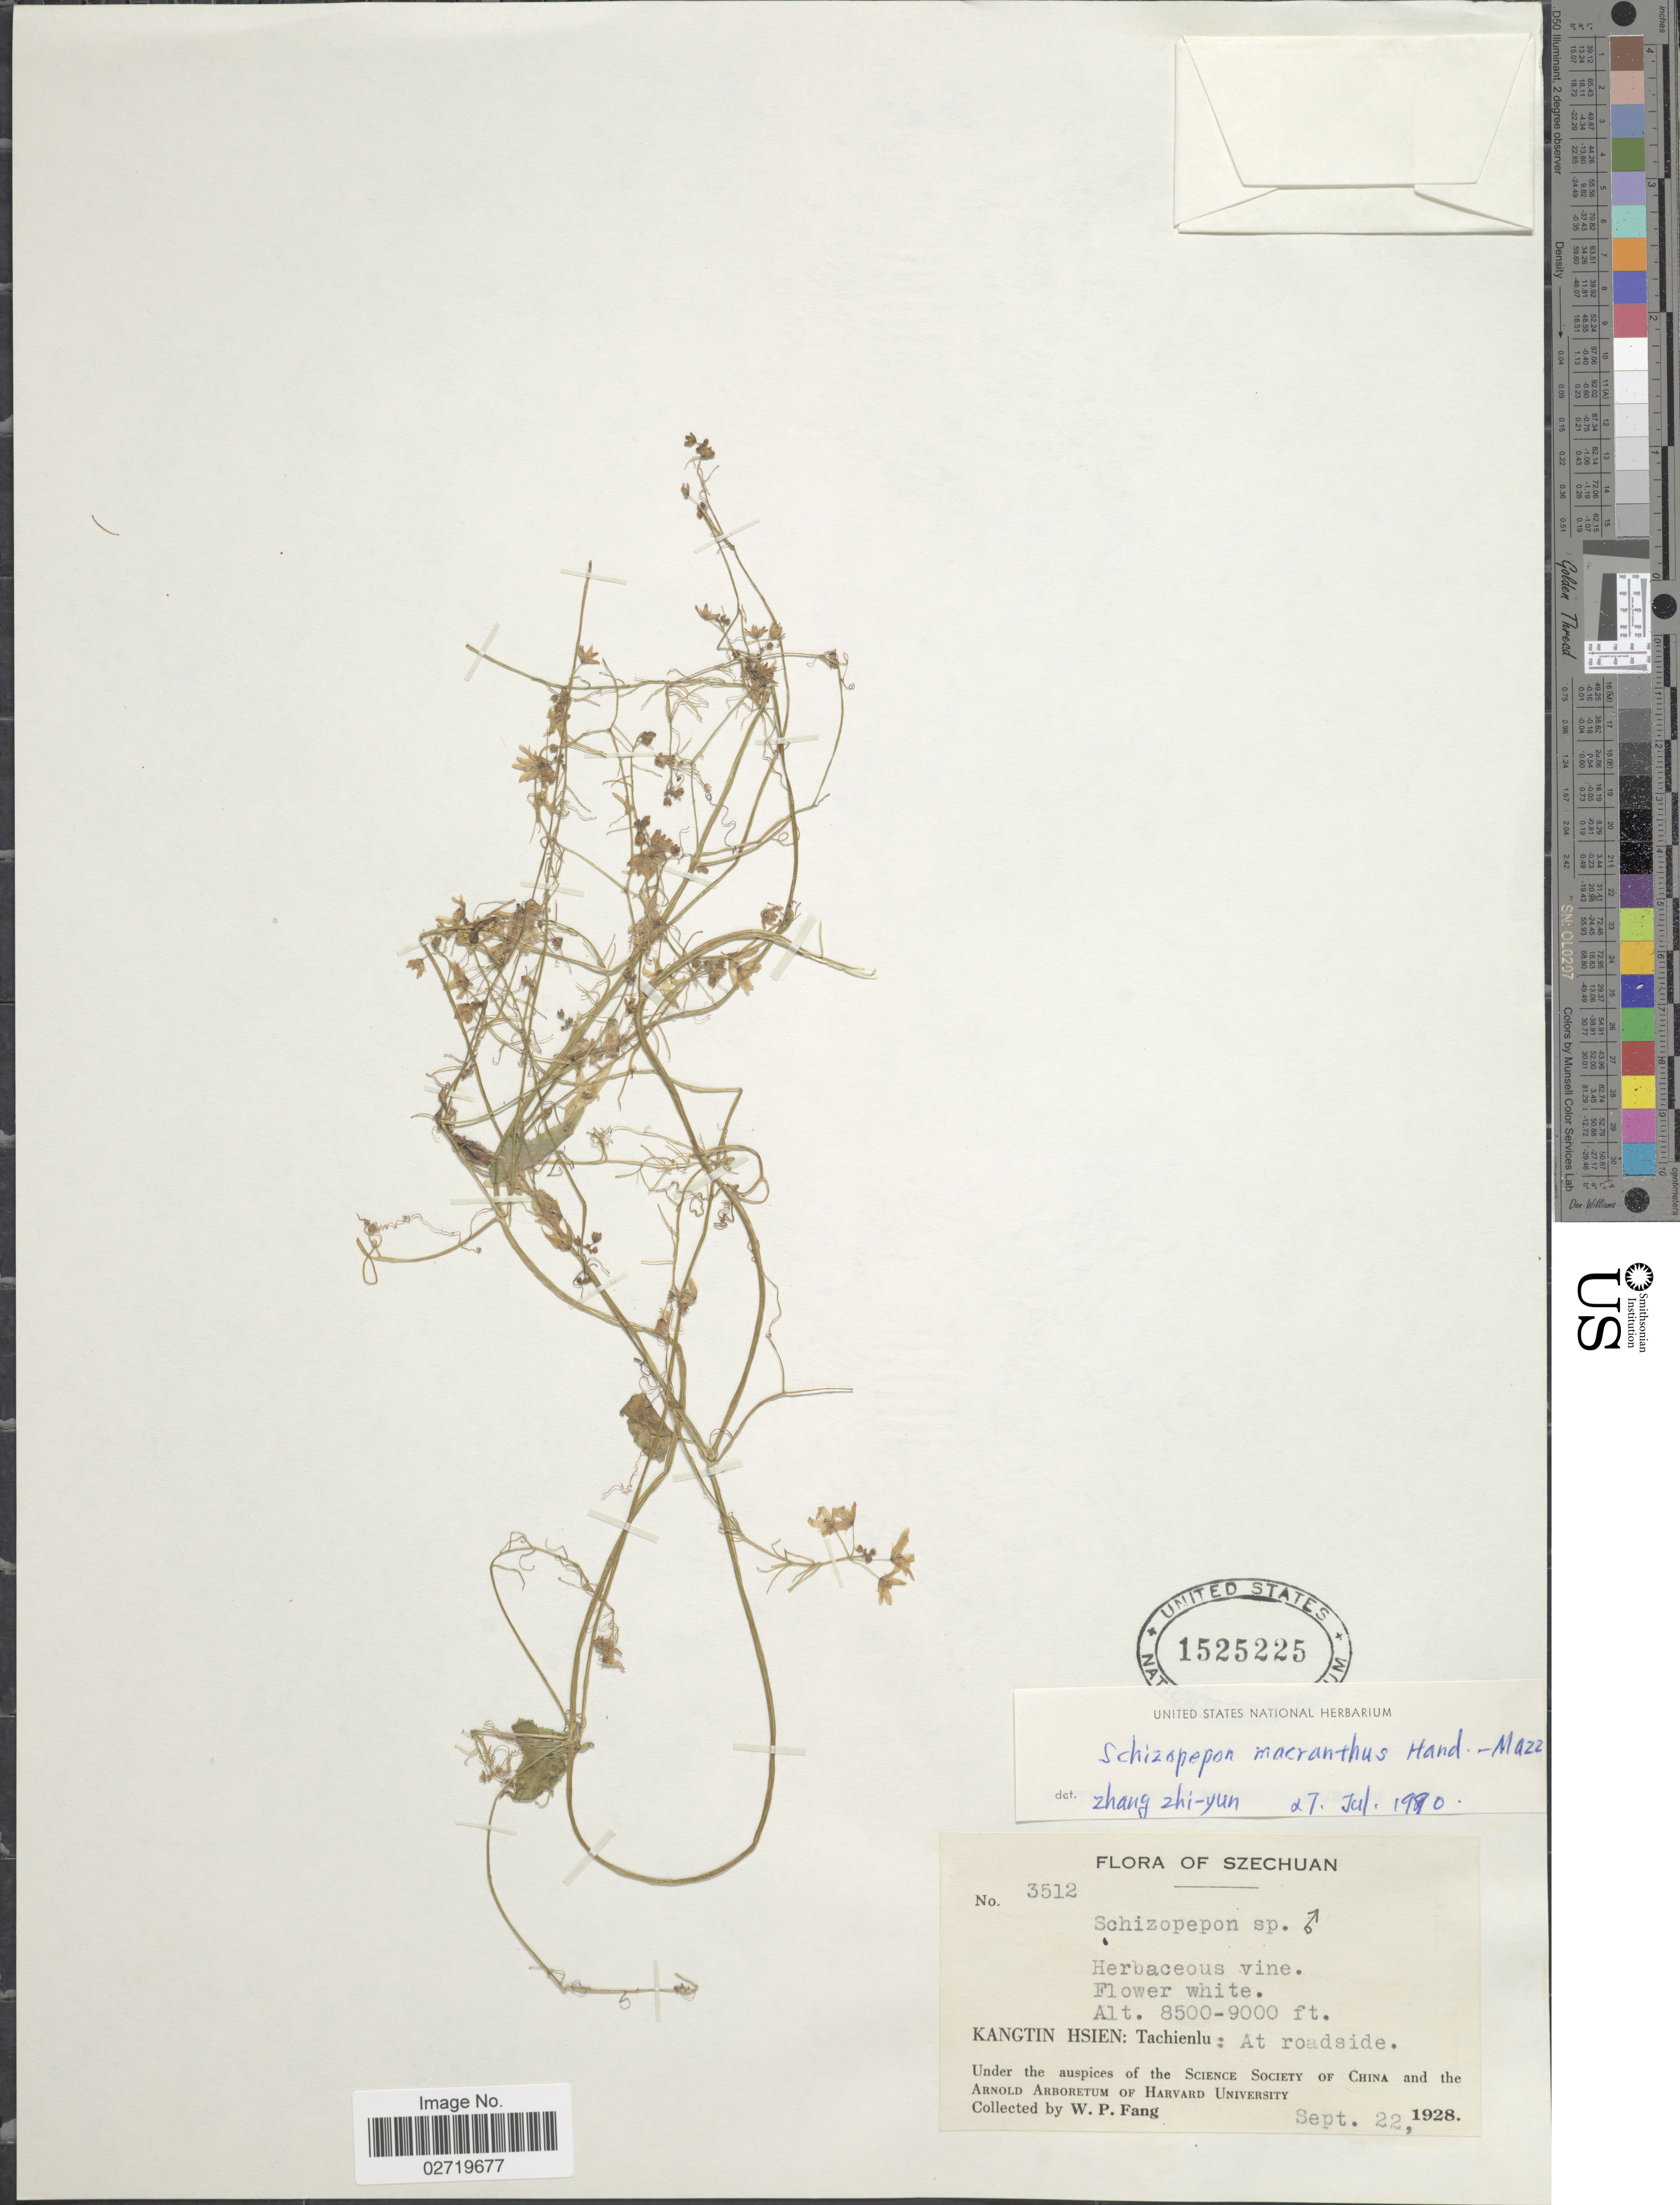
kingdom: Plantae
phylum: Tracheophyta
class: Magnoliopsida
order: Cucurbitales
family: Cucurbitaceae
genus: Schizopepon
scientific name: Schizopepon macranthus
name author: Hand.-Mazz.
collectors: W. P. Fang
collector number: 3512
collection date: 1928-09-22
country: China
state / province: Sichuan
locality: Szechuan, Kangtin Hsien: Tachienlu: At roadside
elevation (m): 2591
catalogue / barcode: US 1525225